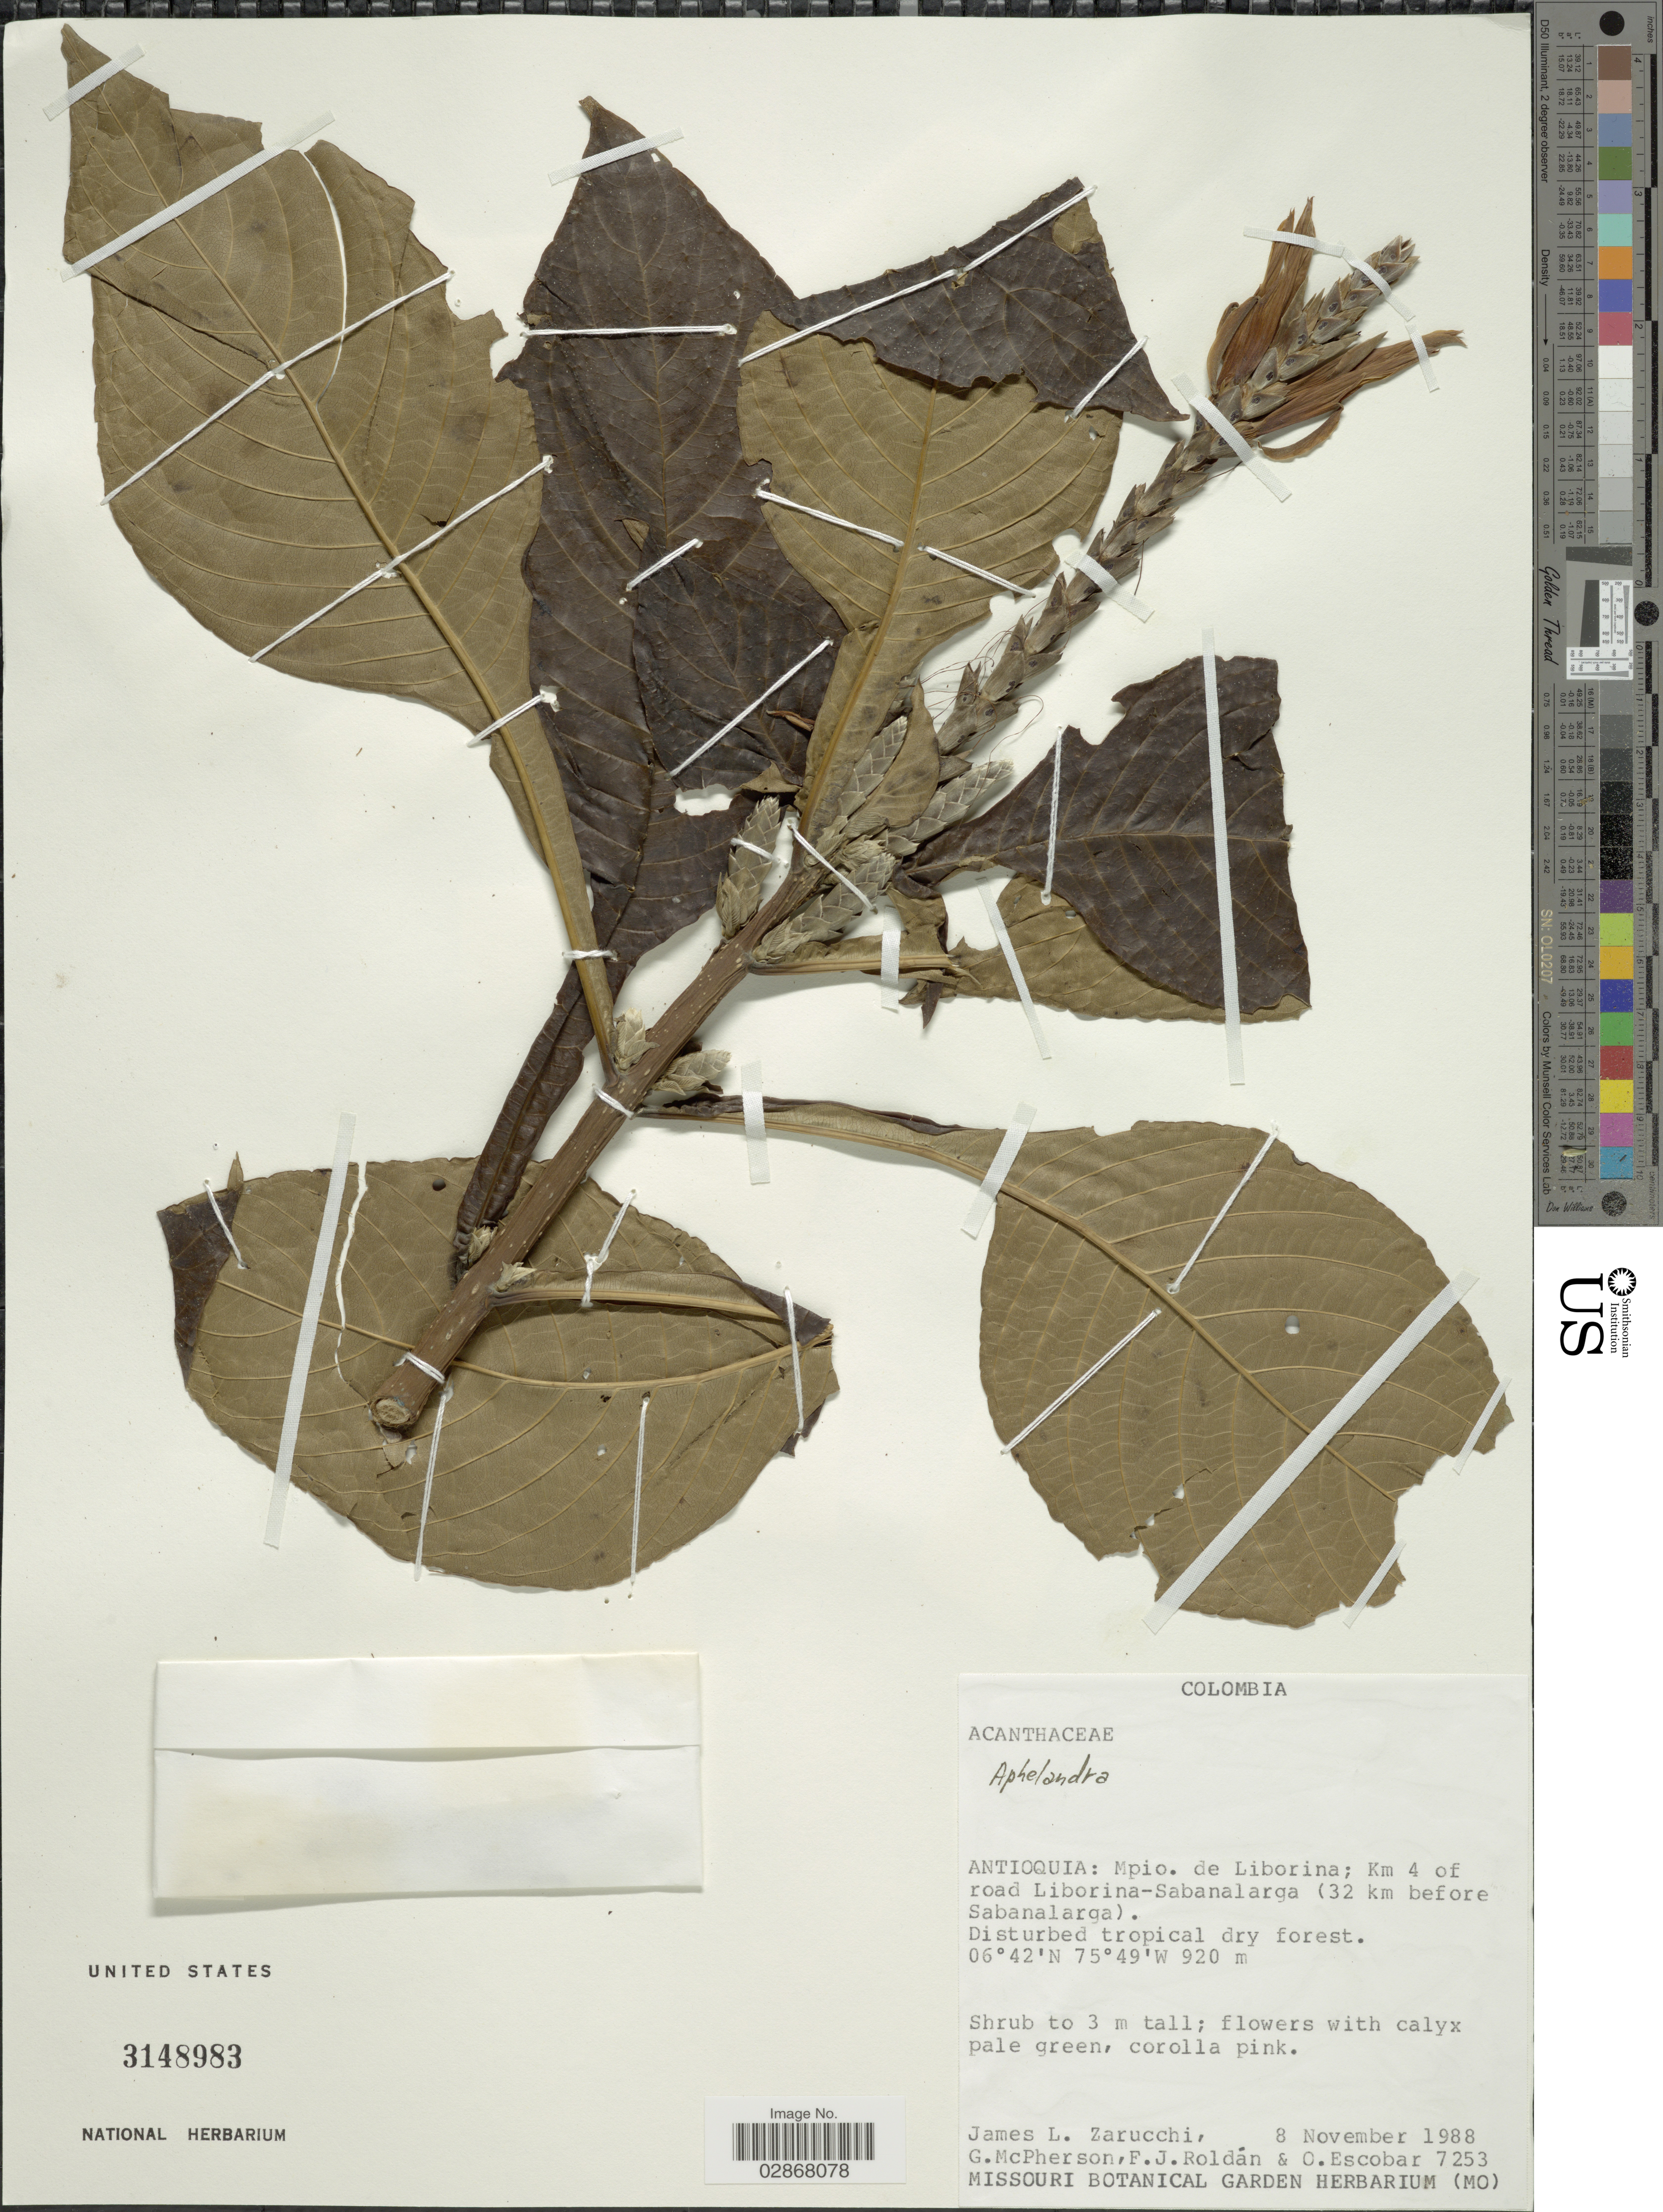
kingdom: Plantae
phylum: Tracheophyta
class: Magnoliopsida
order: Lamiales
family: Acanthaceae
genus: Aphelandra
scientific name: Aphelandra sp.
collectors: J. L. Zarucchi, G. McPherson, F. J. Roldán & O. Escobar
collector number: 7253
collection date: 1988-11-08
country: Colombia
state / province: Antioquia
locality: Mpio. de Liborina; Km 4 of road Liborina-Sabanalarga (32 km before Sabanalarga).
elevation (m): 920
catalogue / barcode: US 3148983